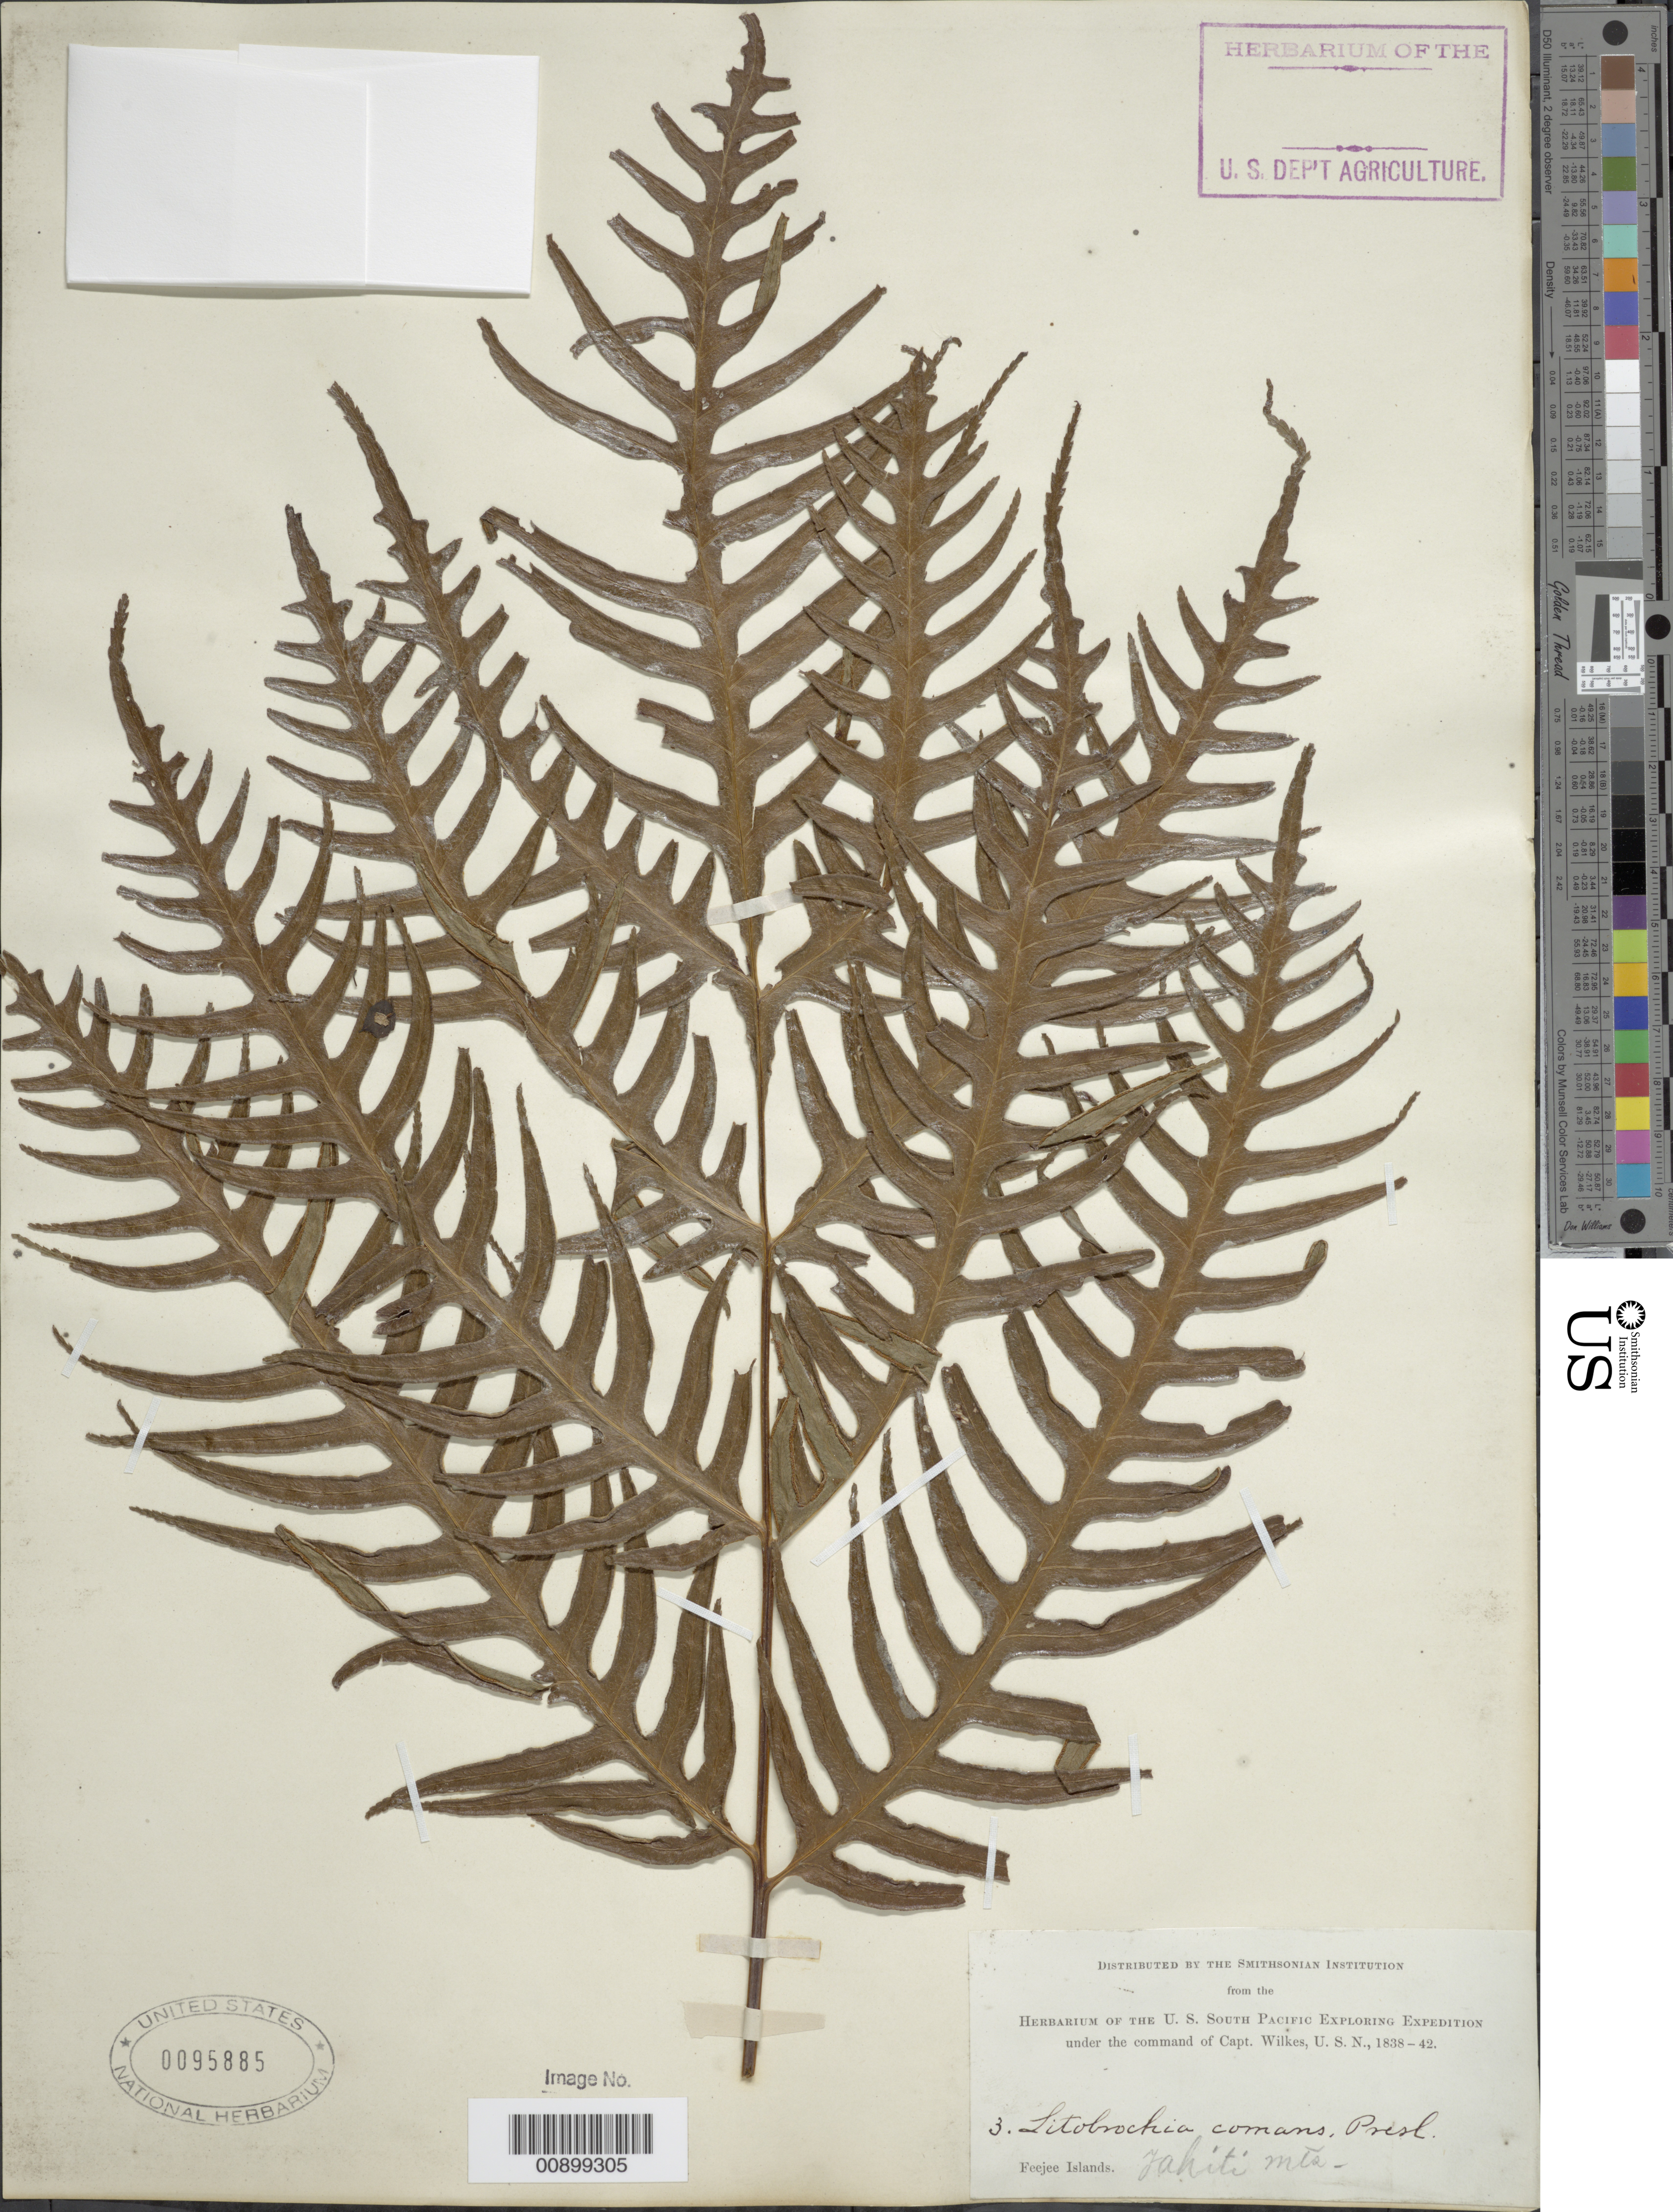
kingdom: Plantae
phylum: Tracheophyta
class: Polypodiopsida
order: Polypodiales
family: Pteridaceae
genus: Pteris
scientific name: Pteris comans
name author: G. Forst.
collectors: Wilkes Explor. Exped.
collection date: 1838/1842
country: Fiji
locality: Feejee Islands, Tahiti Mts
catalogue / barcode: US 95885